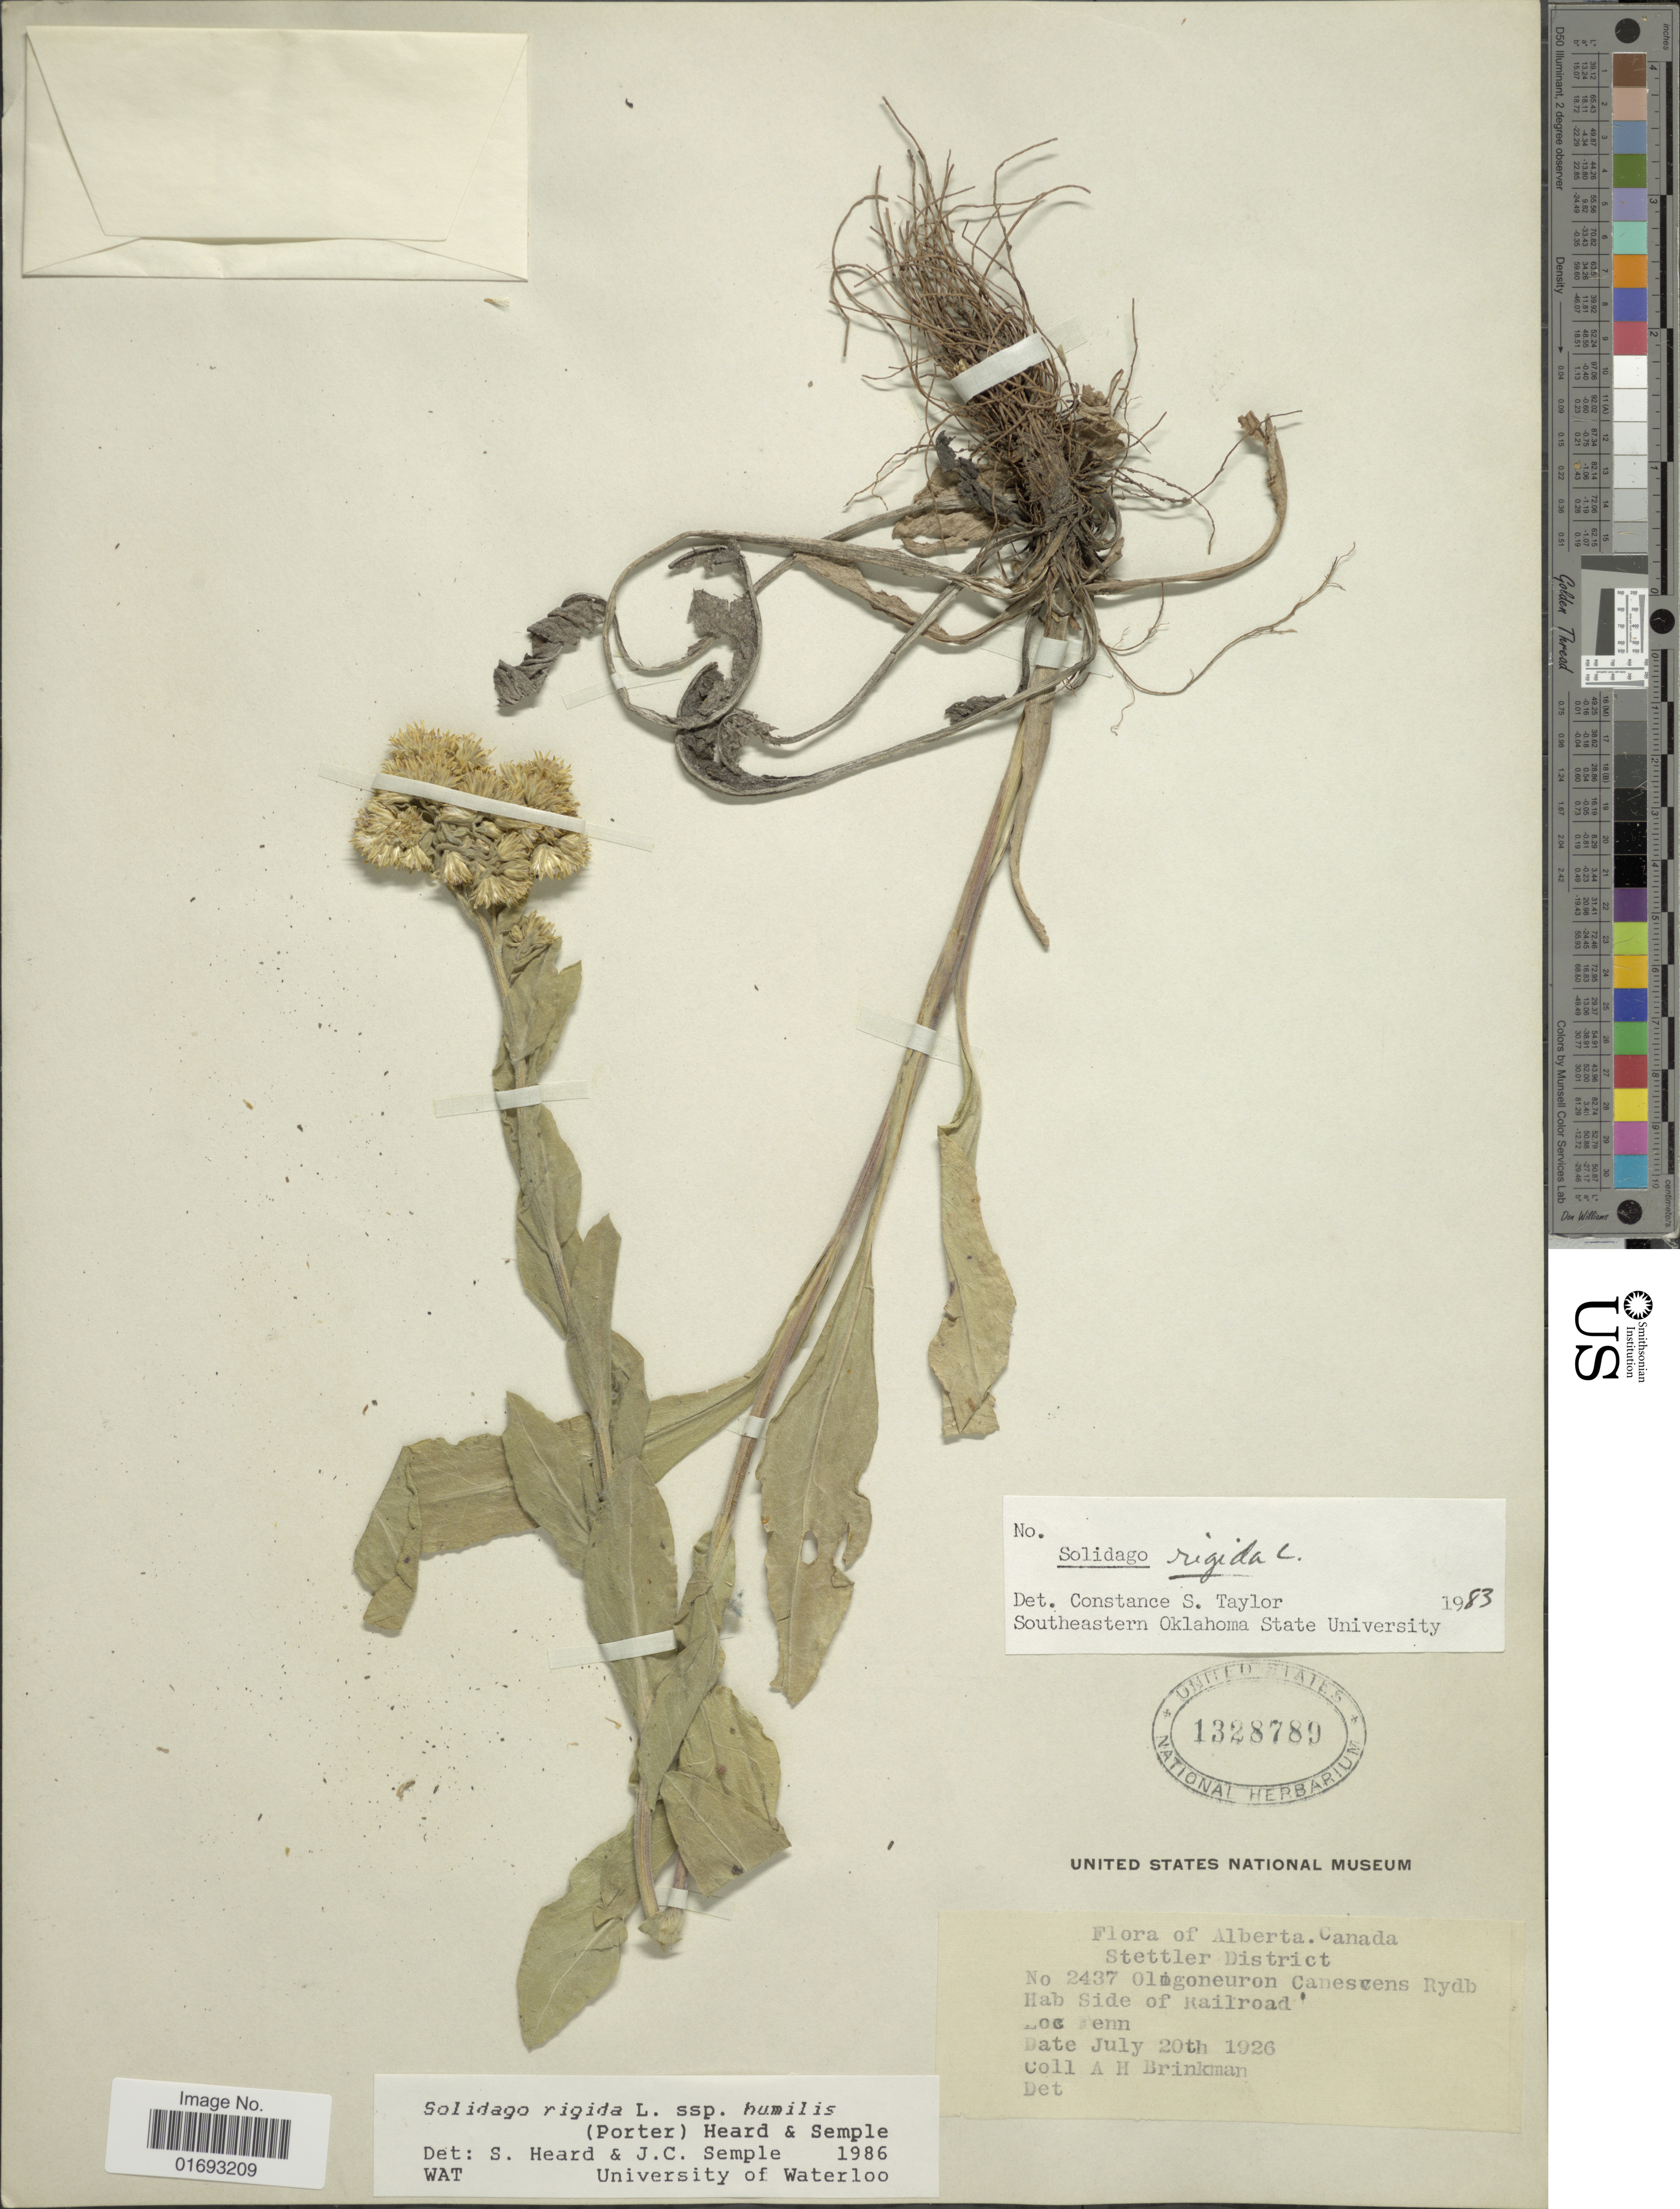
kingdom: Plantae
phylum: Tracheophyta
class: Magnoliopsida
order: Asterales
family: Asteraceae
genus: Oligoneuron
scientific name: Oligoneuron rigidum var. humile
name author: (Porter) G.L. Nesom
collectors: A. Brinkman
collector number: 2437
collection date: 1926-07-20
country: Canada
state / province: Alberta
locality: Stettler Disitrict, hab Side of Railroad, Fenn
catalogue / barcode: US 1328789